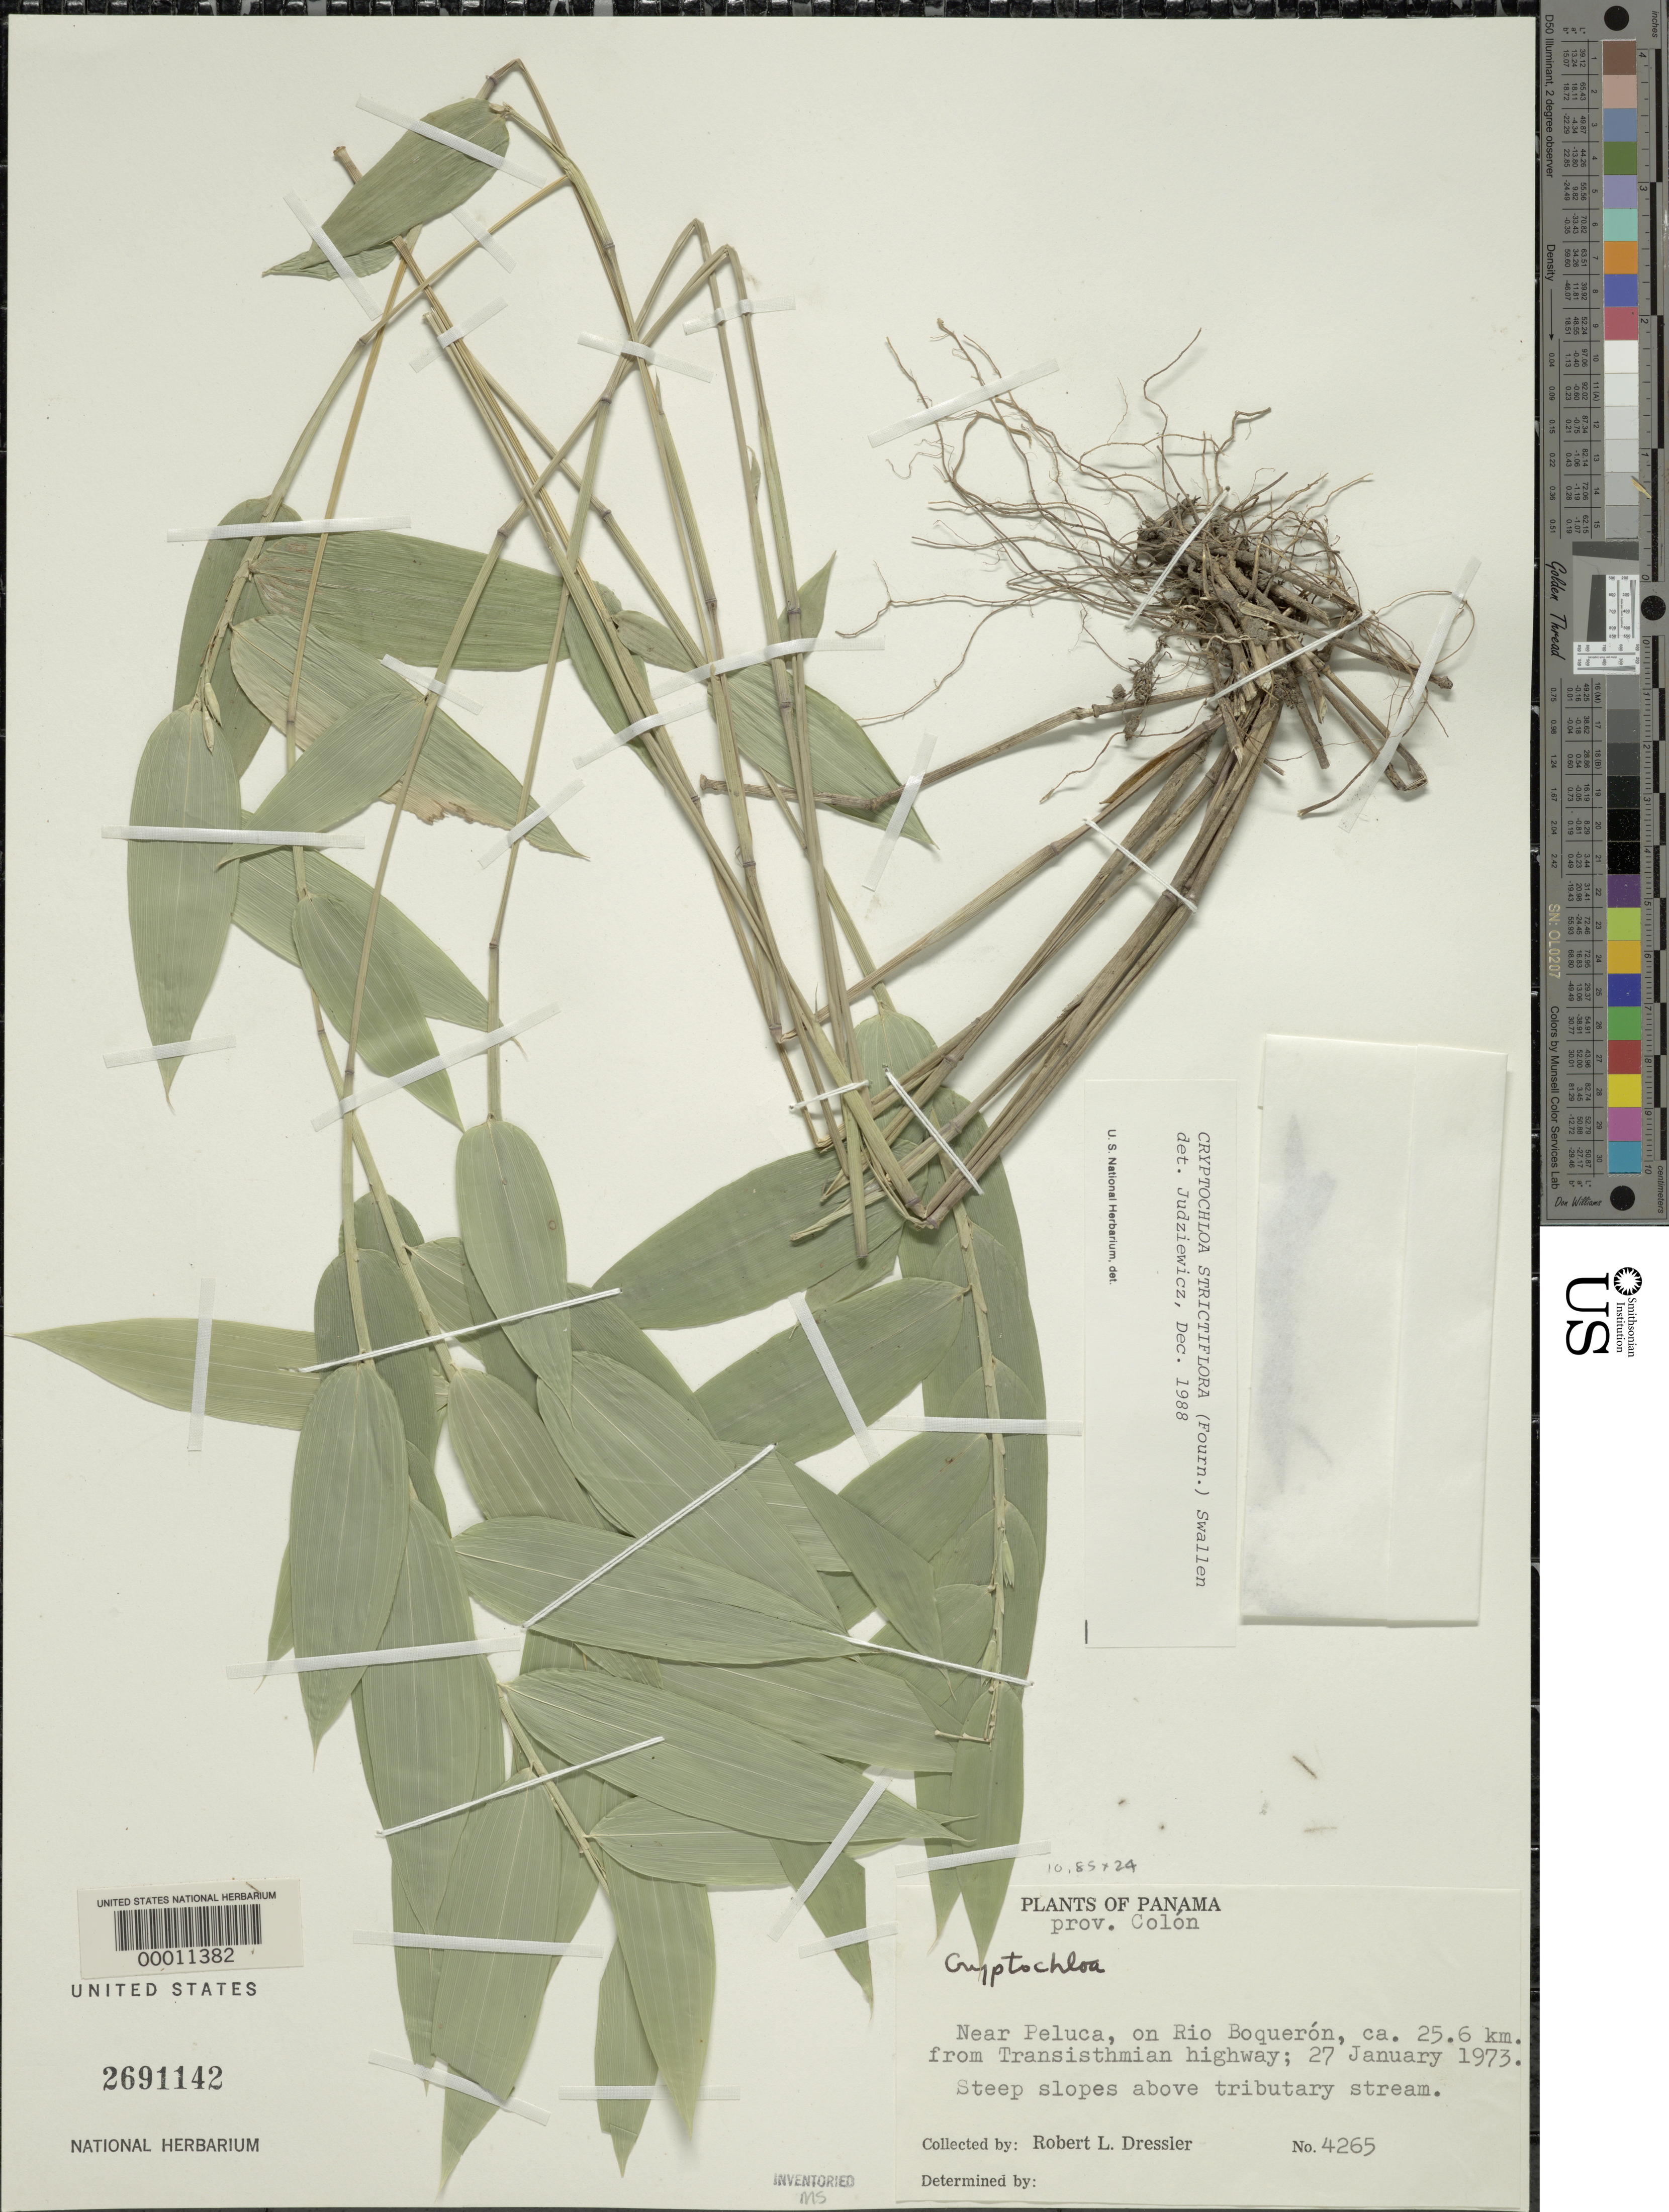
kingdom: Plantae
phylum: Tracheophyta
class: Liliopsida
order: Poales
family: Poaceae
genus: Cryptochloa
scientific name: Cryptochloa sp.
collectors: R. Dressler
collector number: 4265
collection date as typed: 27 Jan 1973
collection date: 1973-01-27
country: Panama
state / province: Colón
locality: Peluca, Rio Boqueron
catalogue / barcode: US 2691142